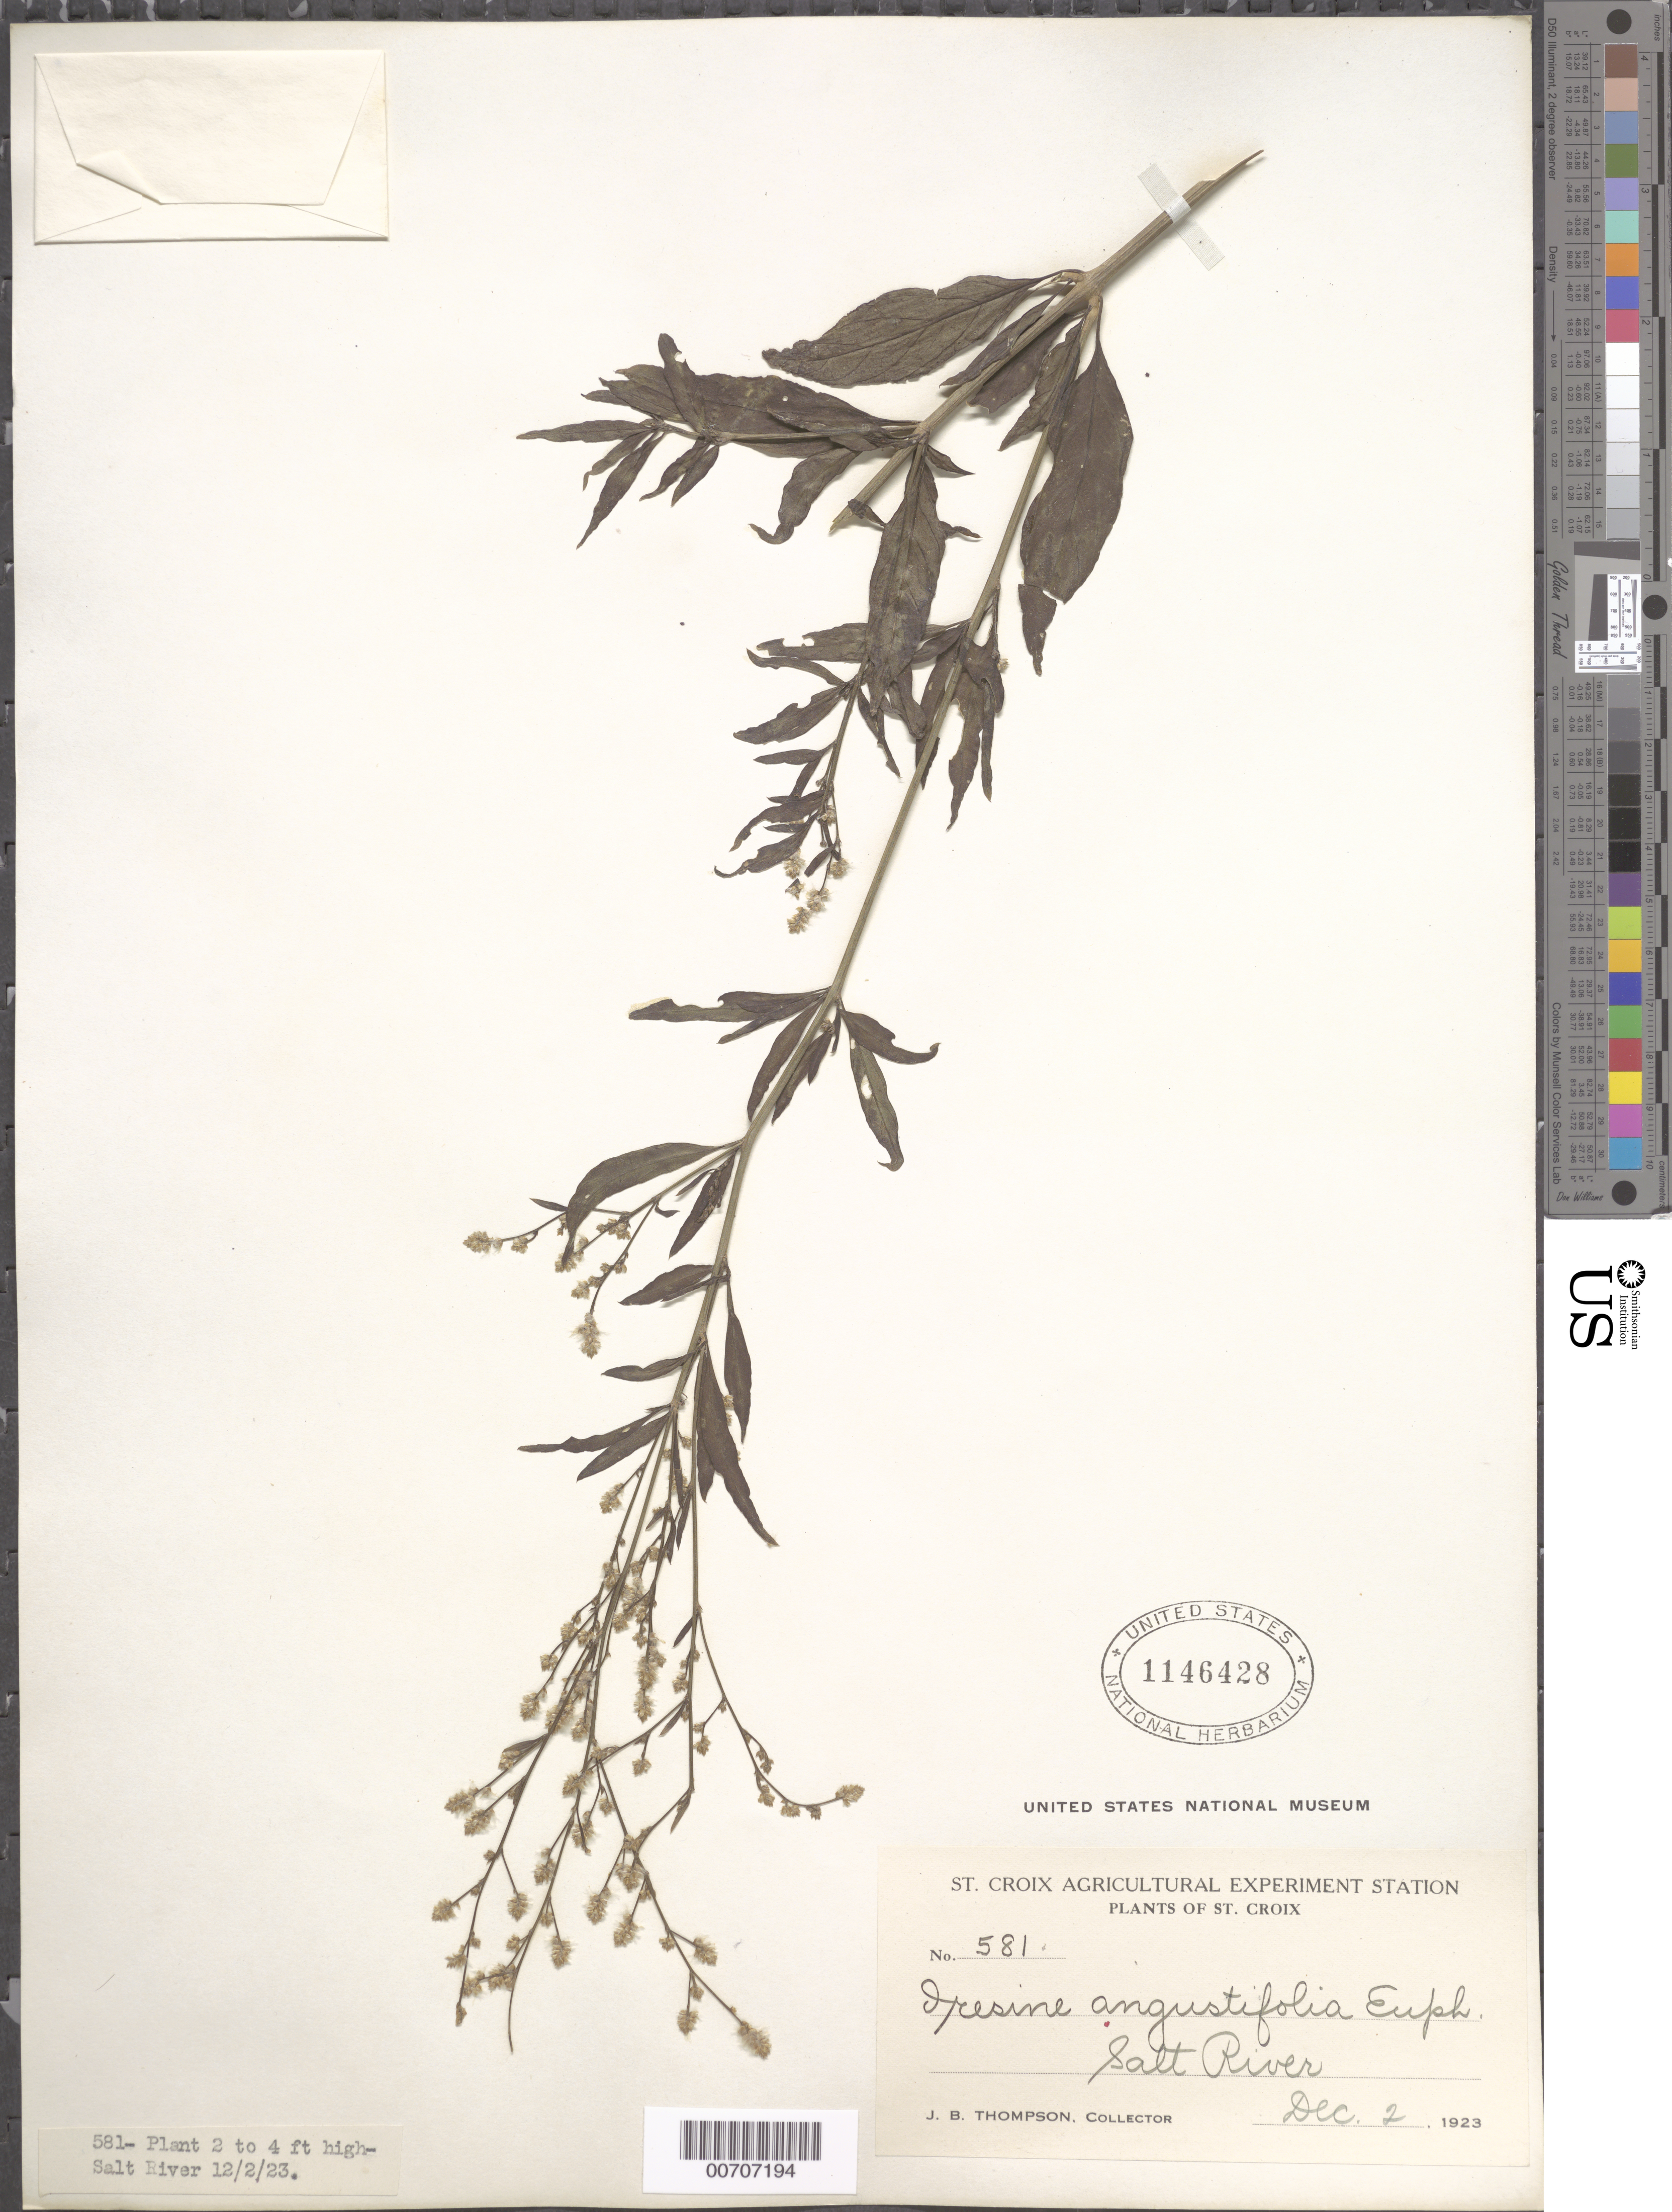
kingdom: Plantae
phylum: Tracheophyta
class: Magnoliopsida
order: Caryophyllales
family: Amaranthaceae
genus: Iresine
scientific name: Iresine angustifolia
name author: Euphrasén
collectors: J. B. Thompson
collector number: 581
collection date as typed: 02 Dec 1923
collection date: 1923-12-02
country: U.S. Virgin Islands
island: St. Croix Island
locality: Salt River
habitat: Salt River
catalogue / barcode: US 1146428